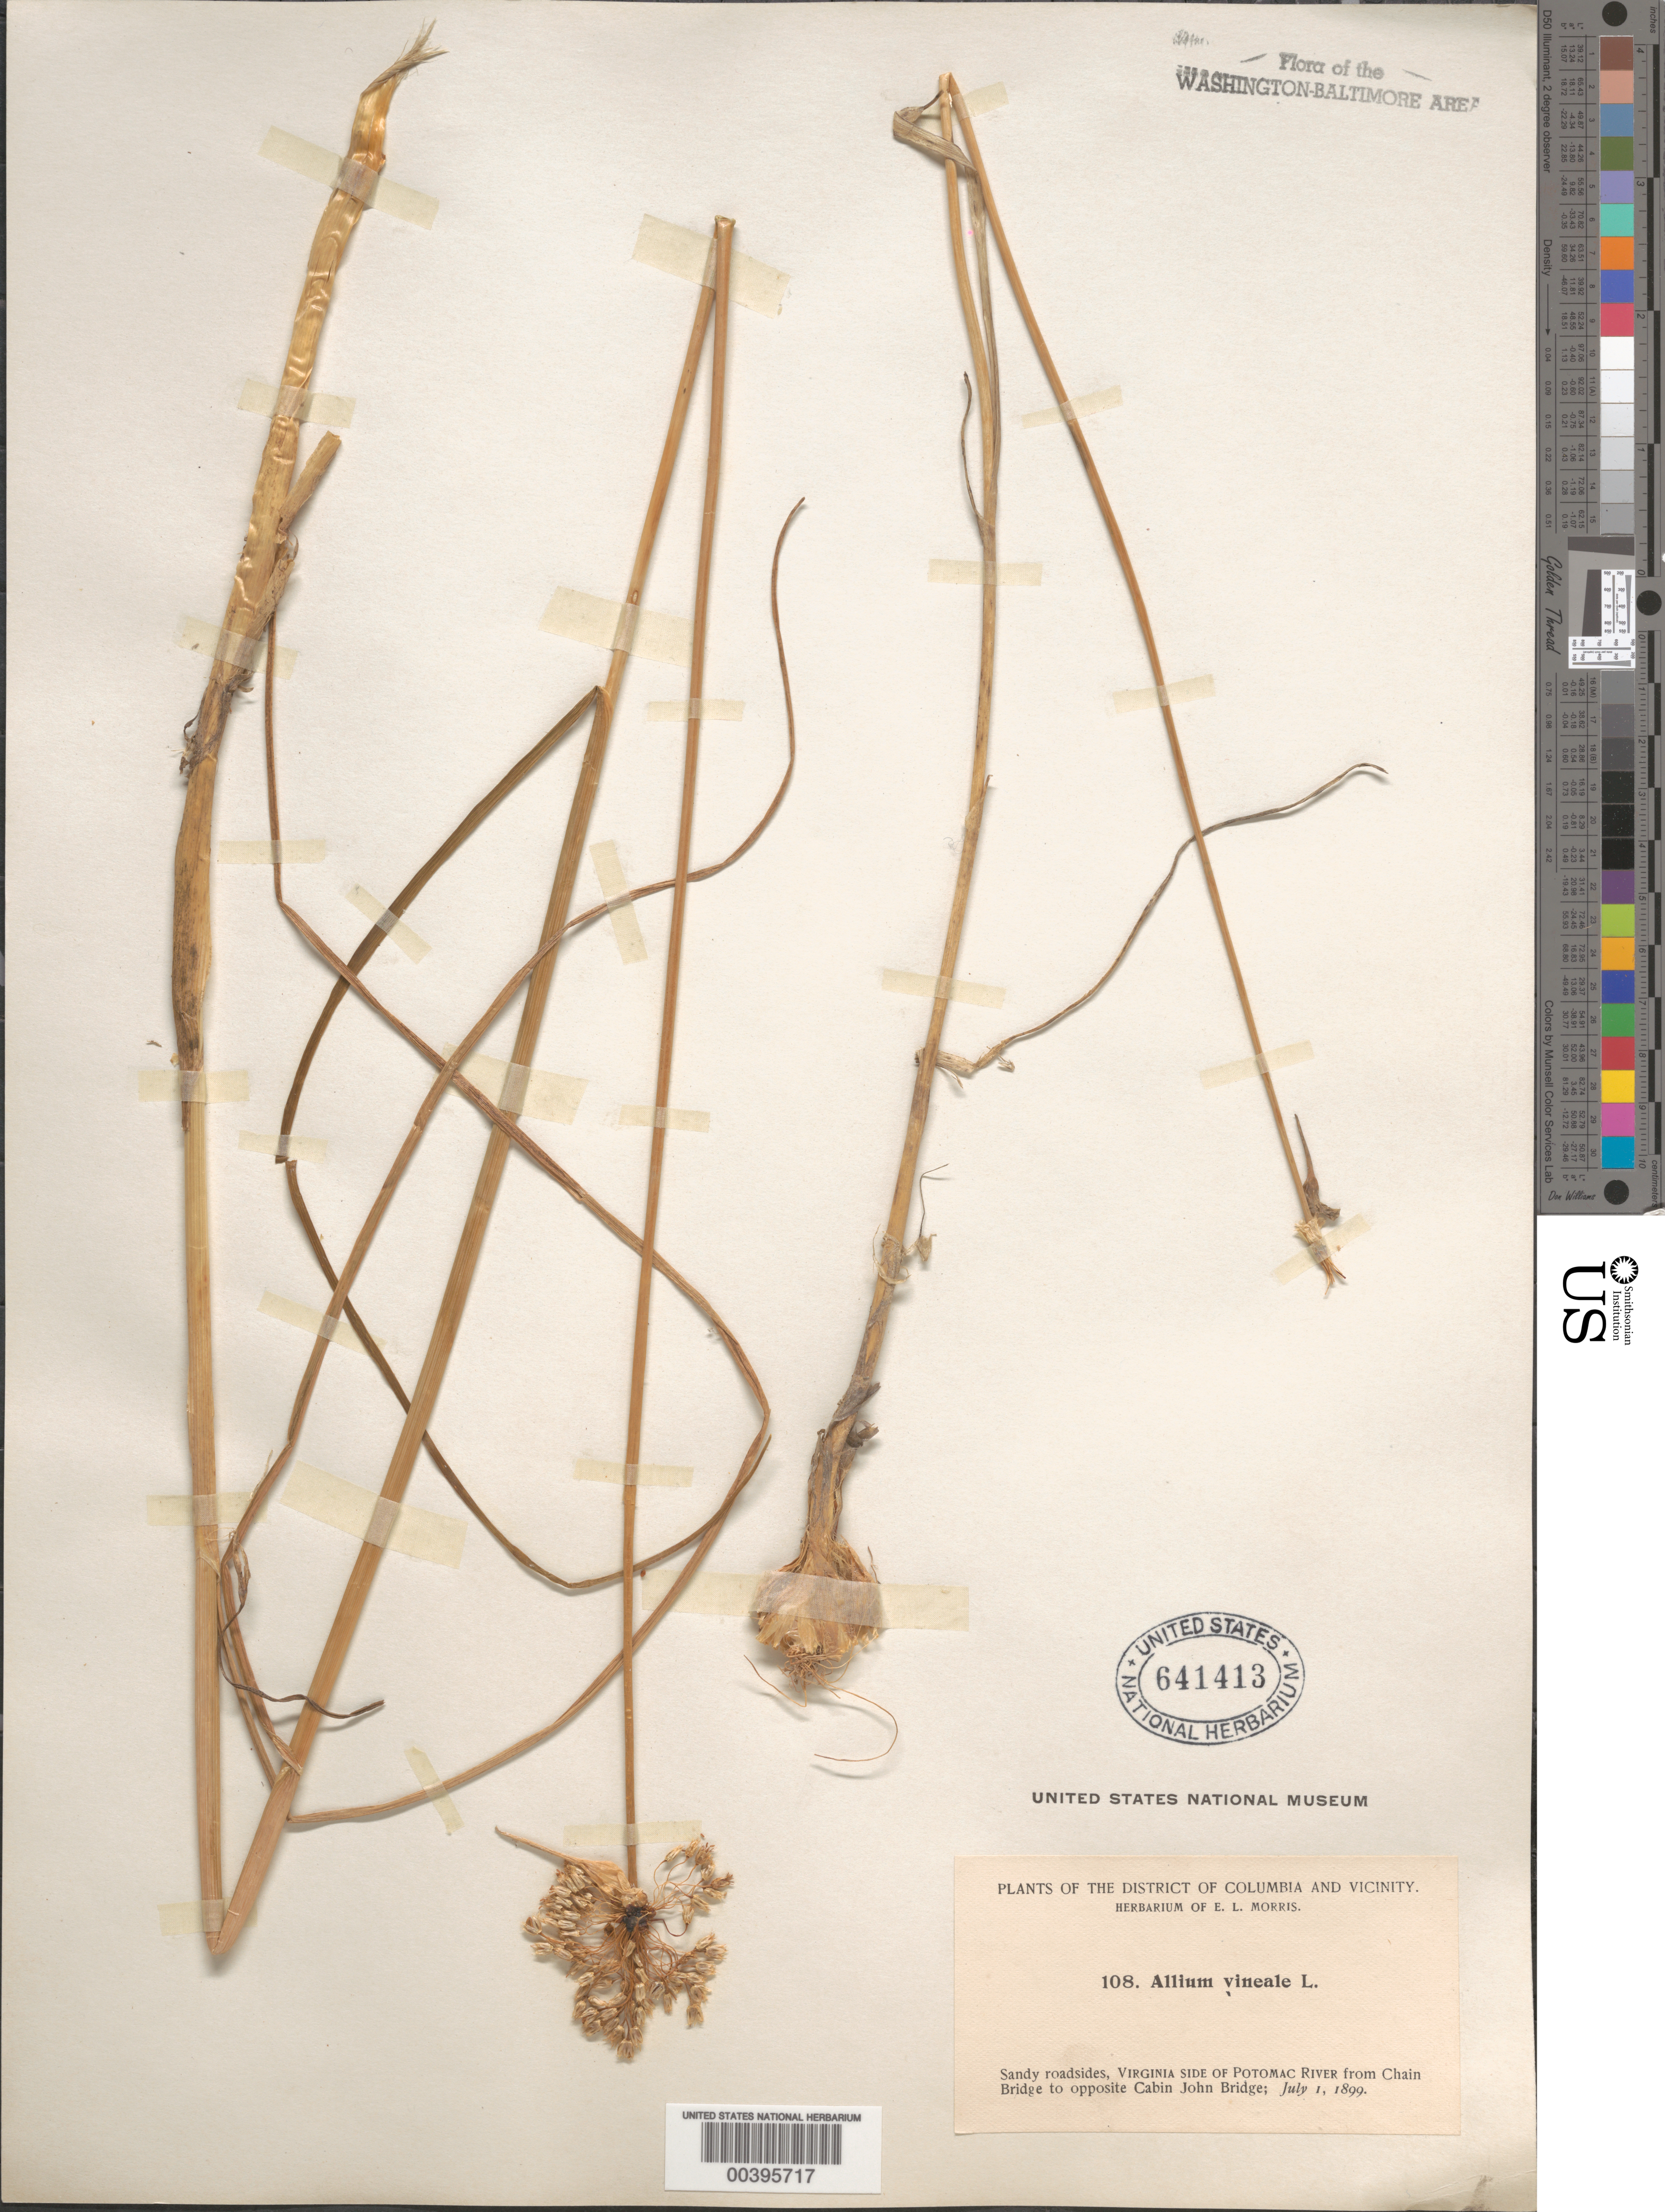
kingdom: Plantae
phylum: Tracheophyta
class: Liliopsida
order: Asparagales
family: Amaryllidaceae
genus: Allium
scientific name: Allium vineale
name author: L.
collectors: E. L. Morris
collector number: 108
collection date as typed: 01 Jul 1899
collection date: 1899-07-01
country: United States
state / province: Virginia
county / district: Arlington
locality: Potomac Banks between Chain Bridge and Cabin John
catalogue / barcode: US 641413